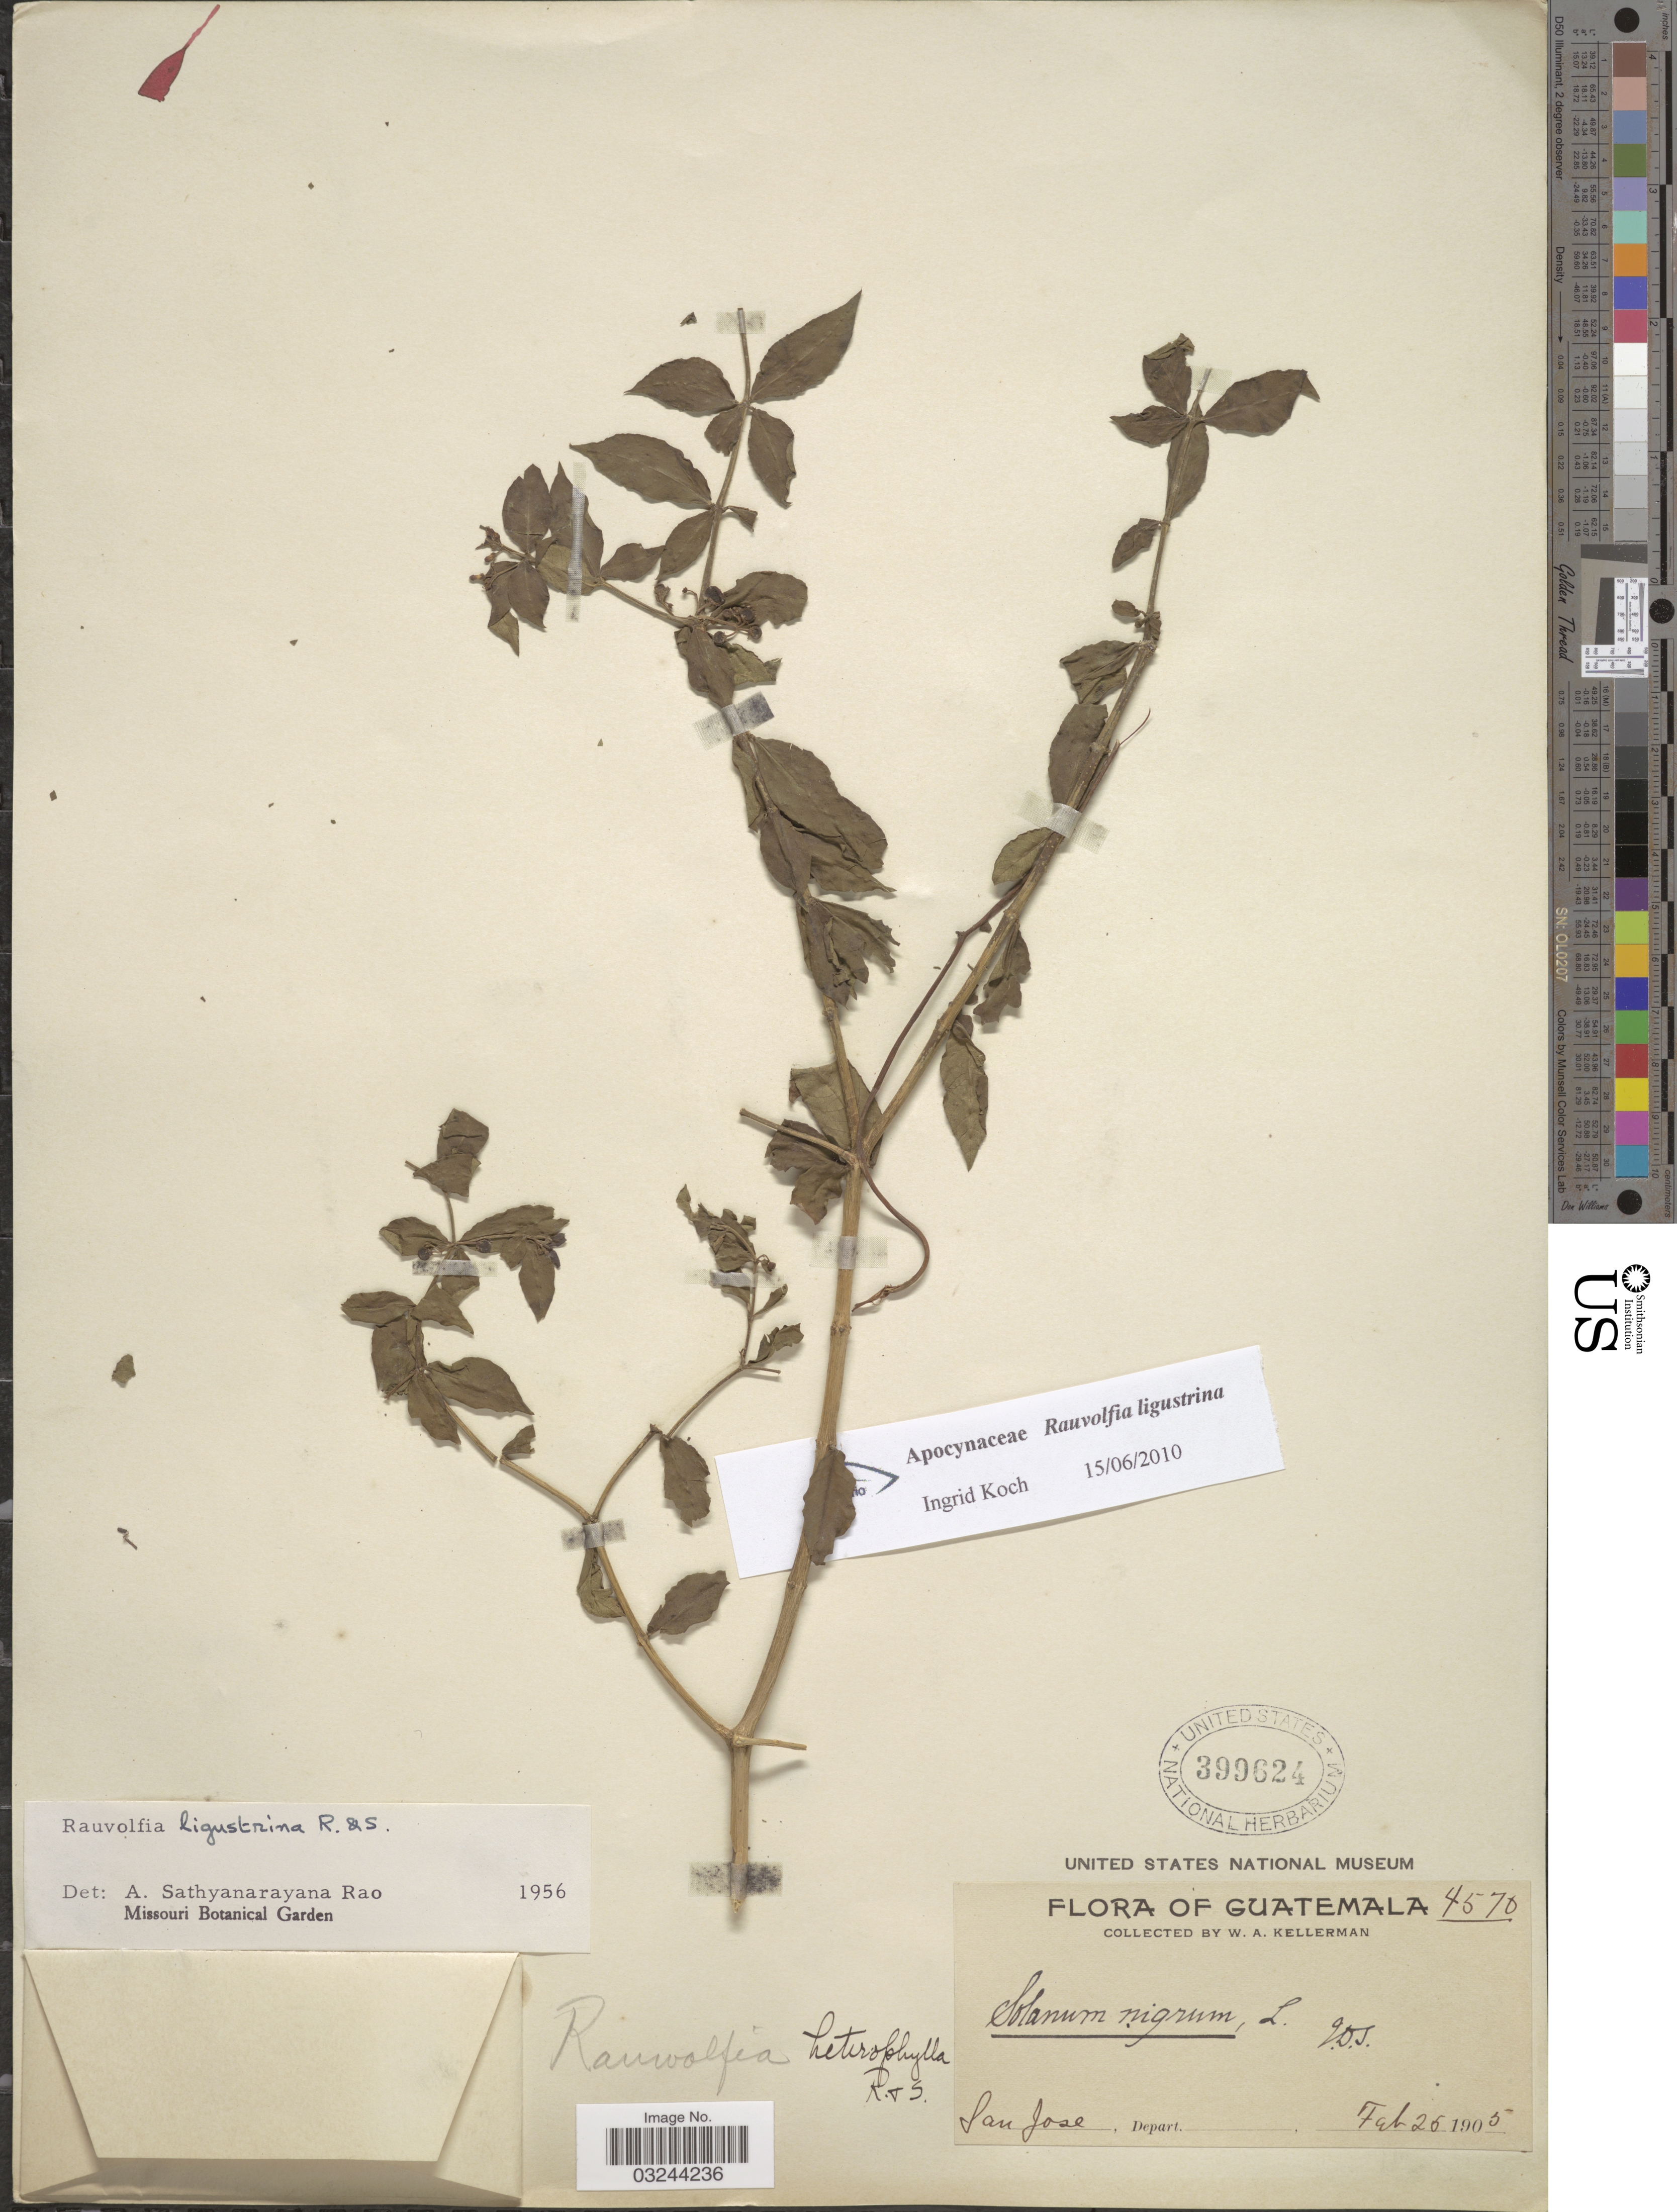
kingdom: Plantae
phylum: Tracheophyta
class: Magnoliopsida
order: Gentianales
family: Apocynaceae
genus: Rauvolfia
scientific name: Rauvolfia ligustrina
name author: Willd. ex Roem. & Schult.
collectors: W. Kellerman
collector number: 4570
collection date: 1905-02-25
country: Guatemala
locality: San Jose.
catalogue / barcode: US 399624